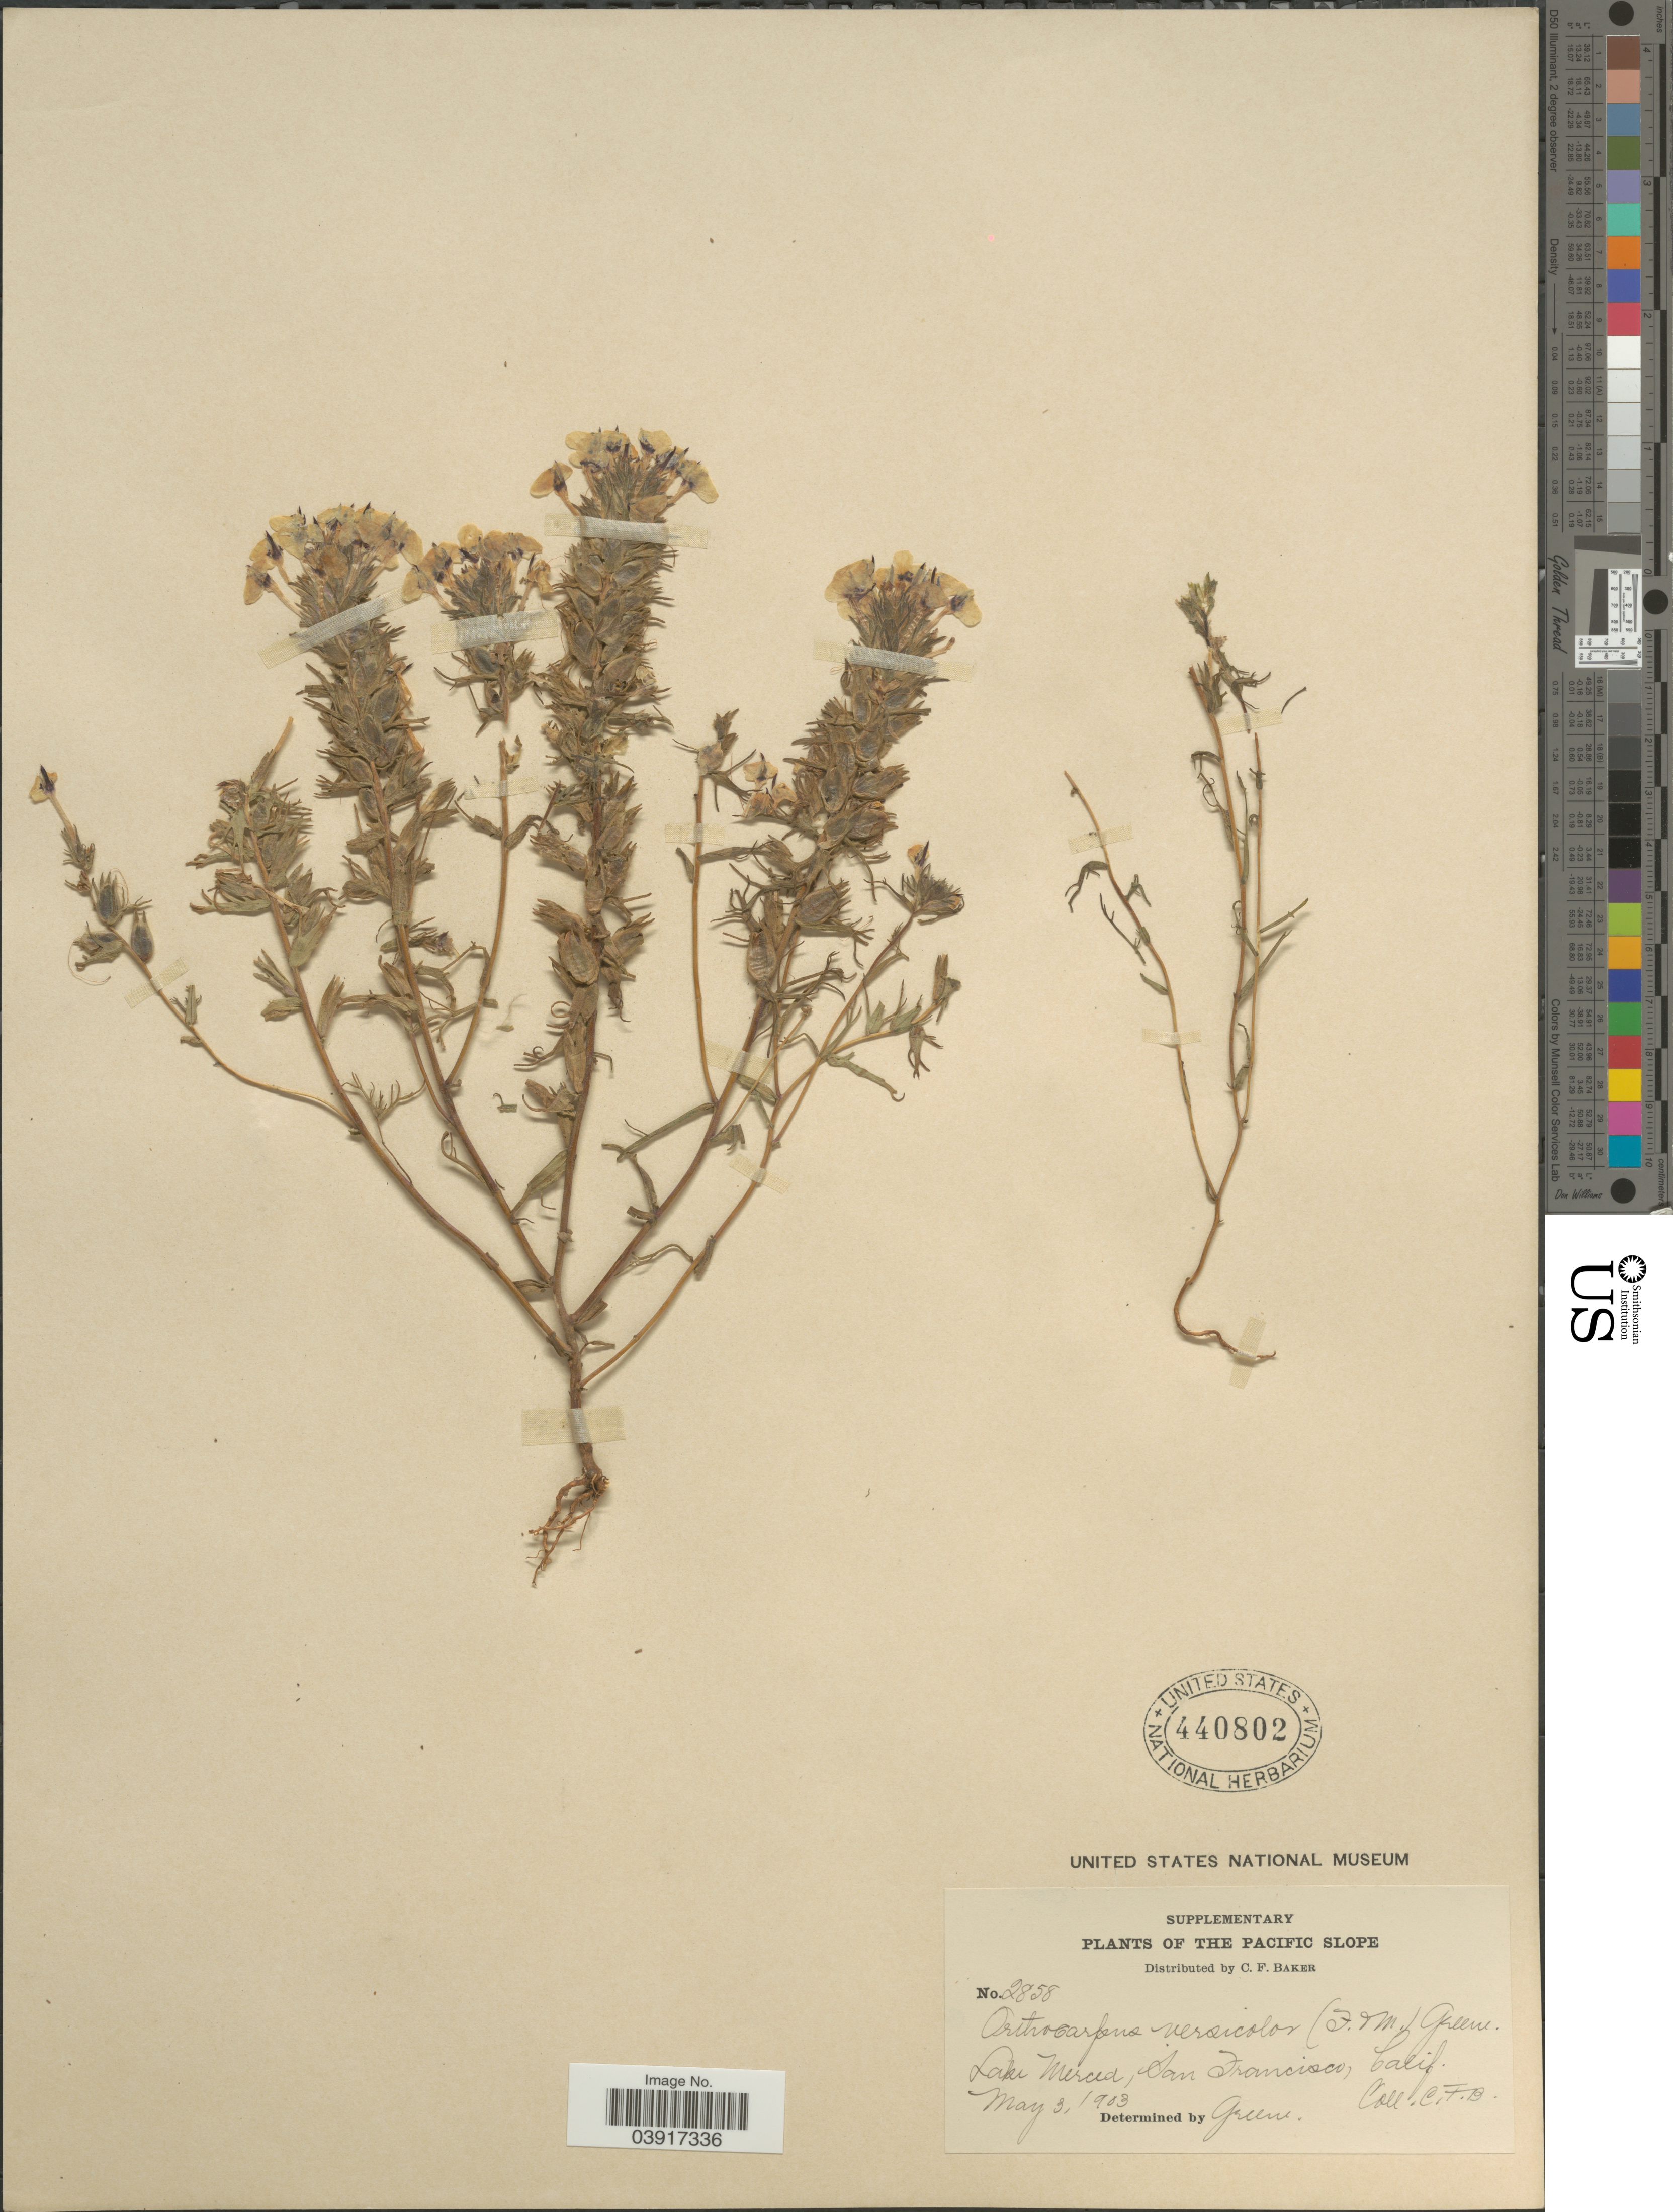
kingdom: Plantae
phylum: Tracheophyta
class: Magnoliopsida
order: Lamiales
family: Orobanchaceae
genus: Orthocarpus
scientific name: Orthocarpus erianthus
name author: Benth.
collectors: C. F. Baker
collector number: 2858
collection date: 1903-05-03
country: United States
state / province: California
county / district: San Francisco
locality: Pacific Slope. Lake Merced, San Francisco.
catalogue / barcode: US 440802